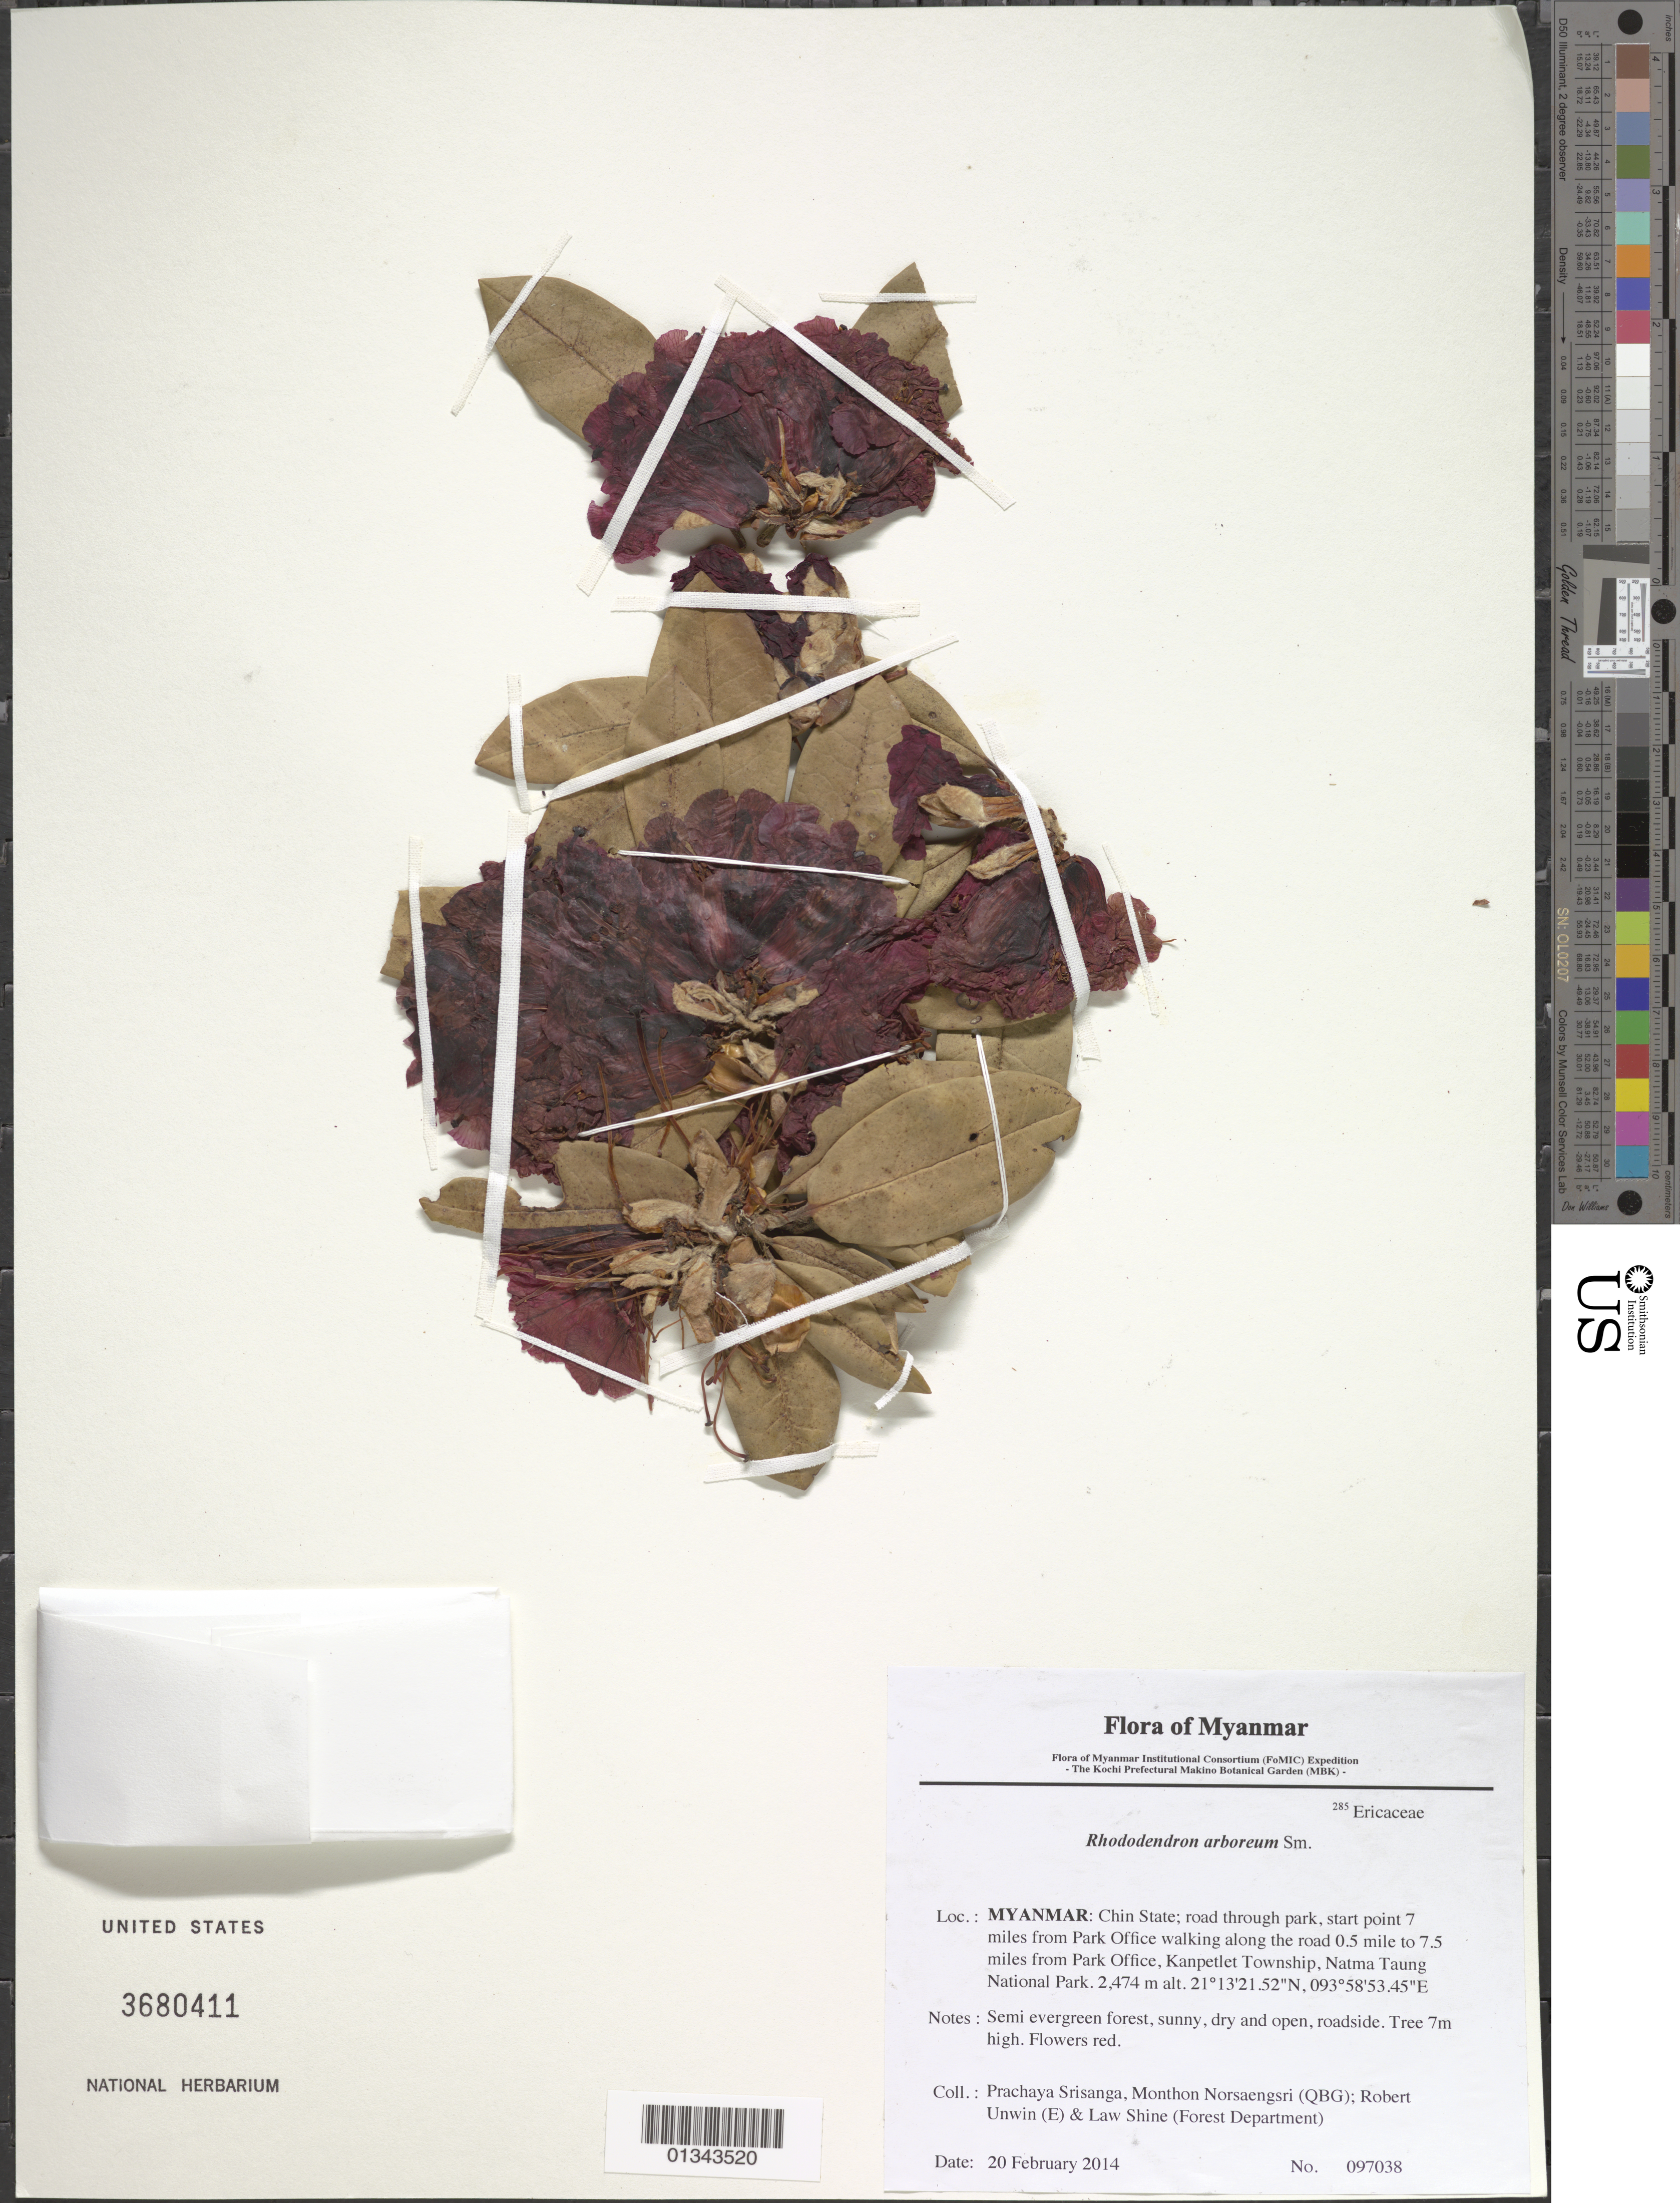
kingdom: Plantae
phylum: Tracheophyta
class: Magnoliopsida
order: Ericales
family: Ericaceae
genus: Rhododendron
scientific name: Rhododendron arboreum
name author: Sm.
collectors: P. Srisanga, M. Norsaengsri, R. Unwin & L. Shine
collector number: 97038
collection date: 2014-02-20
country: Myanmar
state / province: Chin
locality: Road through park, start point 7 miles from Park Office walking along the road 0.5 mile to 7.5 miles from Park Office, Kanpetlet Township, Natma Taung National Park.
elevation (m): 2474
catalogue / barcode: US 3680411